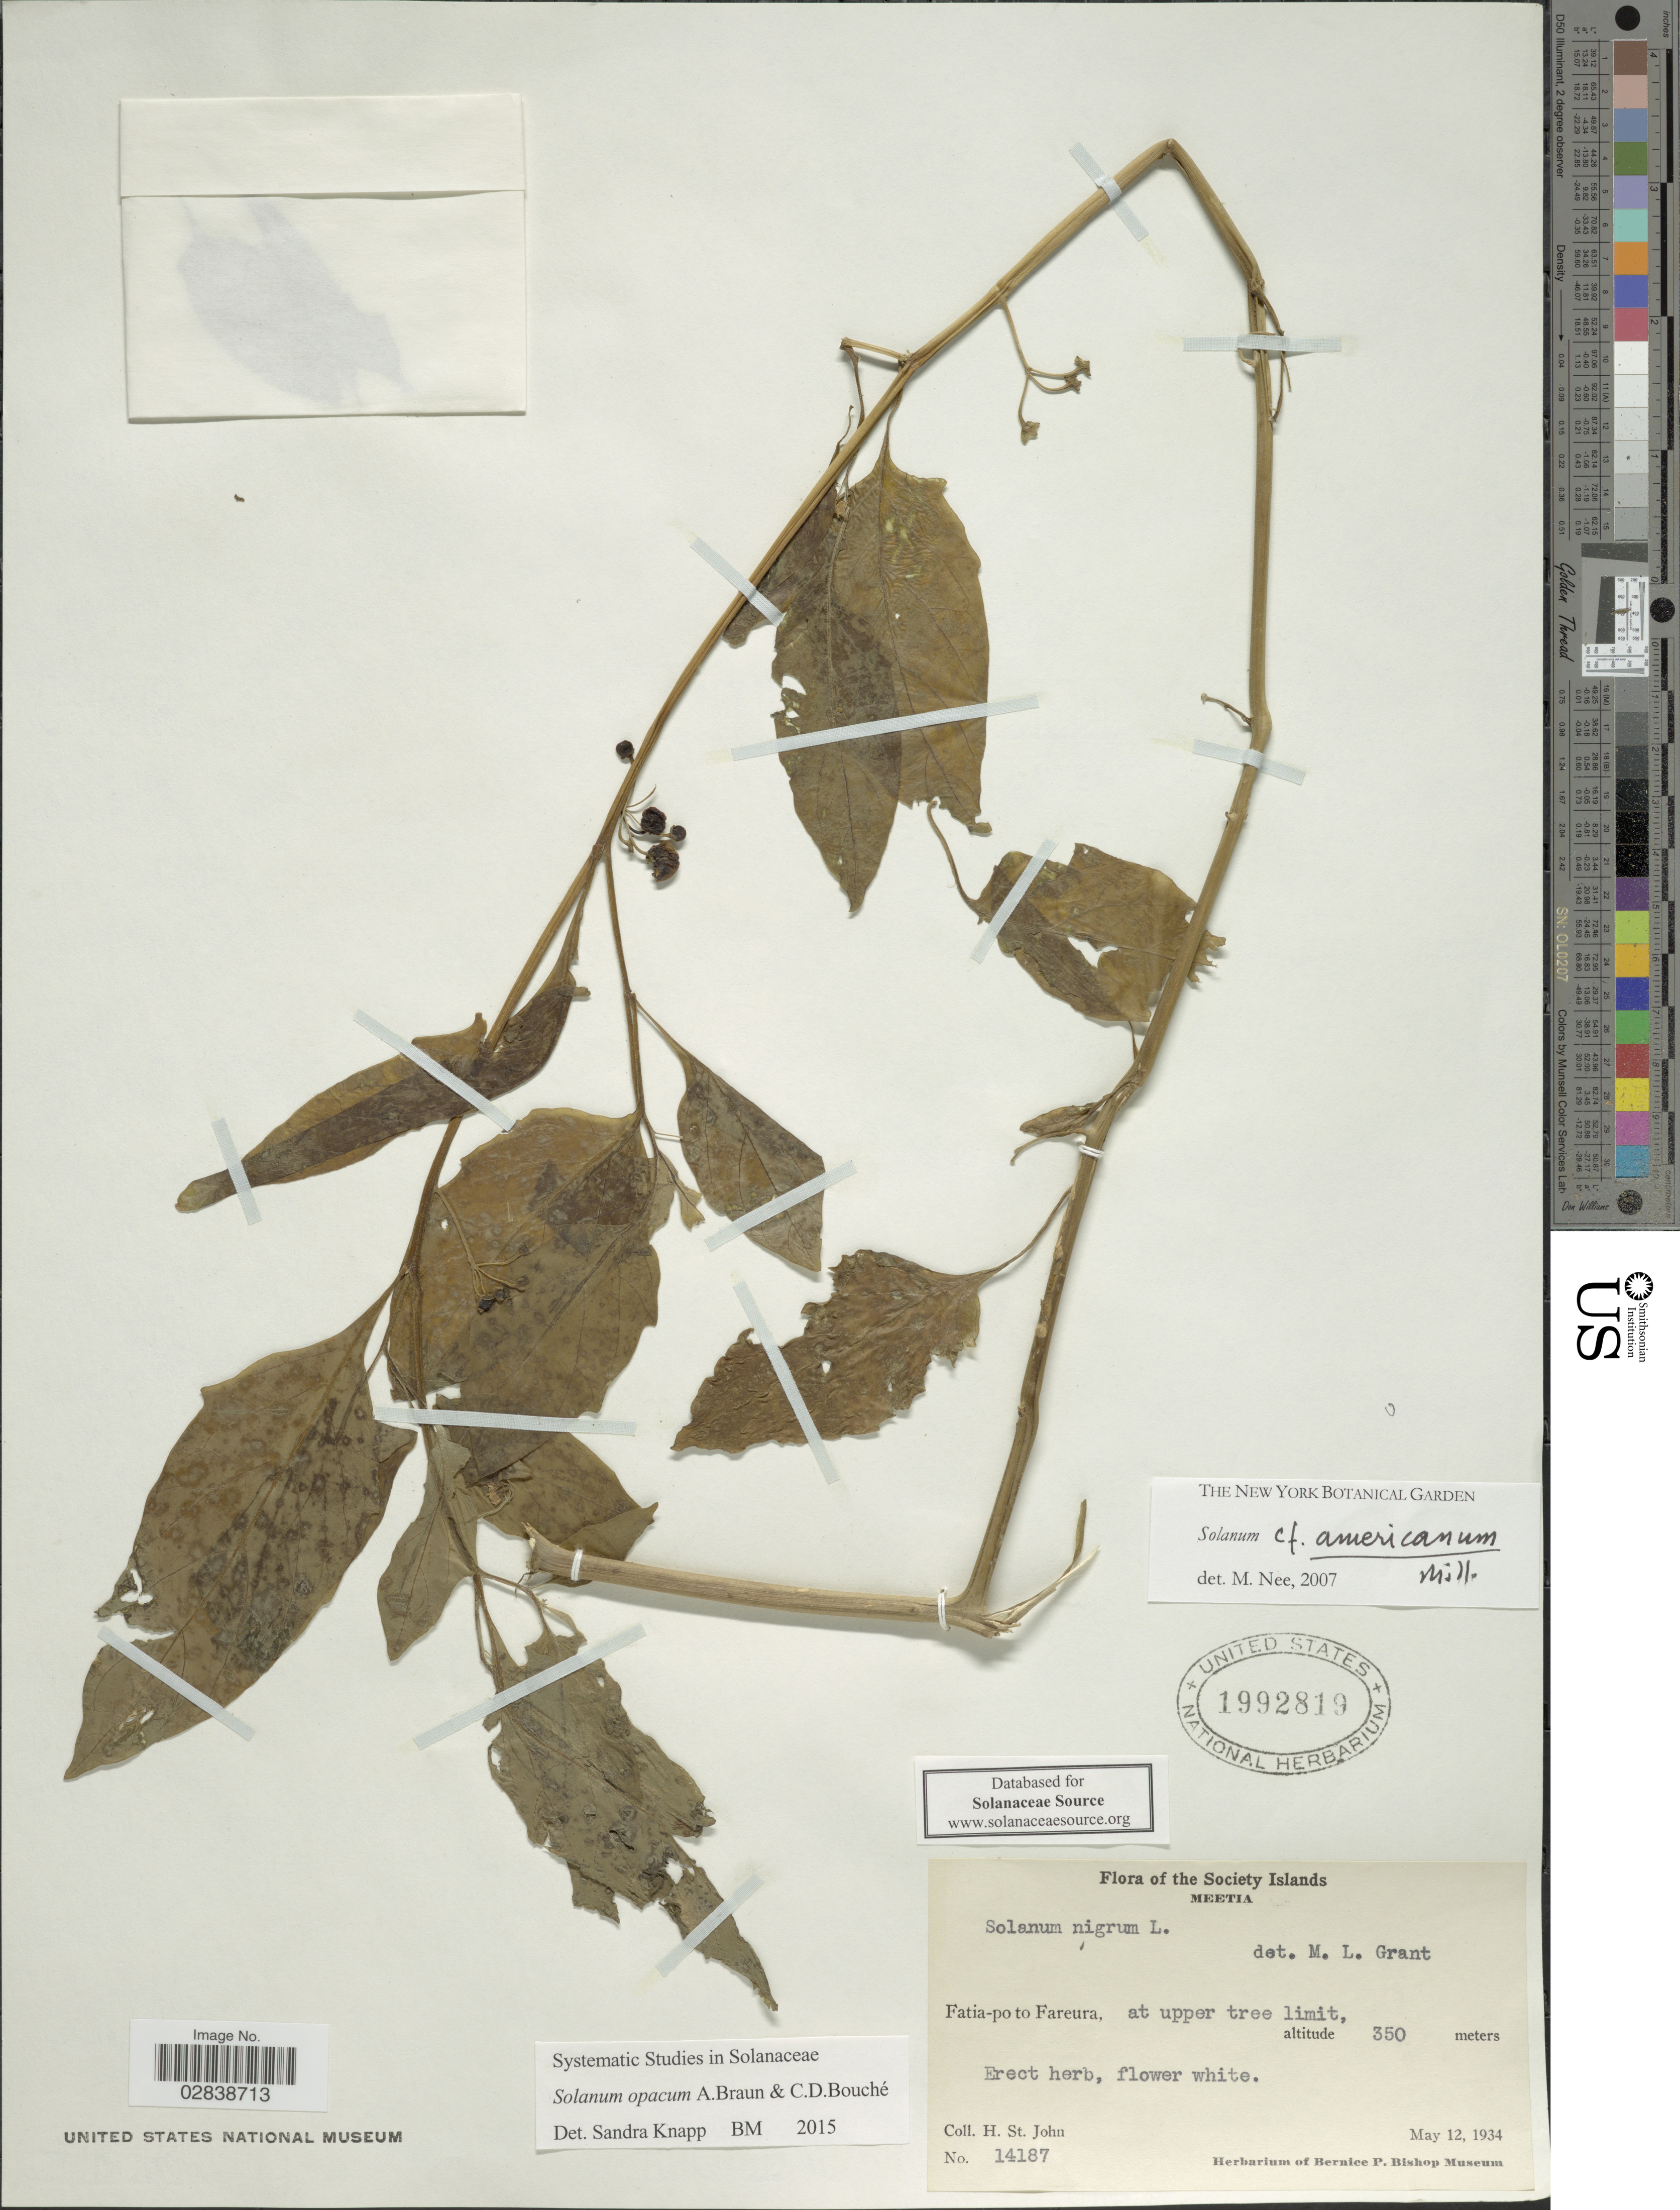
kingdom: Plantae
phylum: Tracheophyta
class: Magnoliopsida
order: Solanales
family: Solanaceae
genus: Solanum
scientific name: Solanum opacum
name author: A. Braun & C.D. Bouché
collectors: H. St. John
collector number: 14187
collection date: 1934-05-12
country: French Polynesia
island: Mehetia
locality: Society Islands. Meetia. Fatia-po to Fareura.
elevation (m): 350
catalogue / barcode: US 1992819